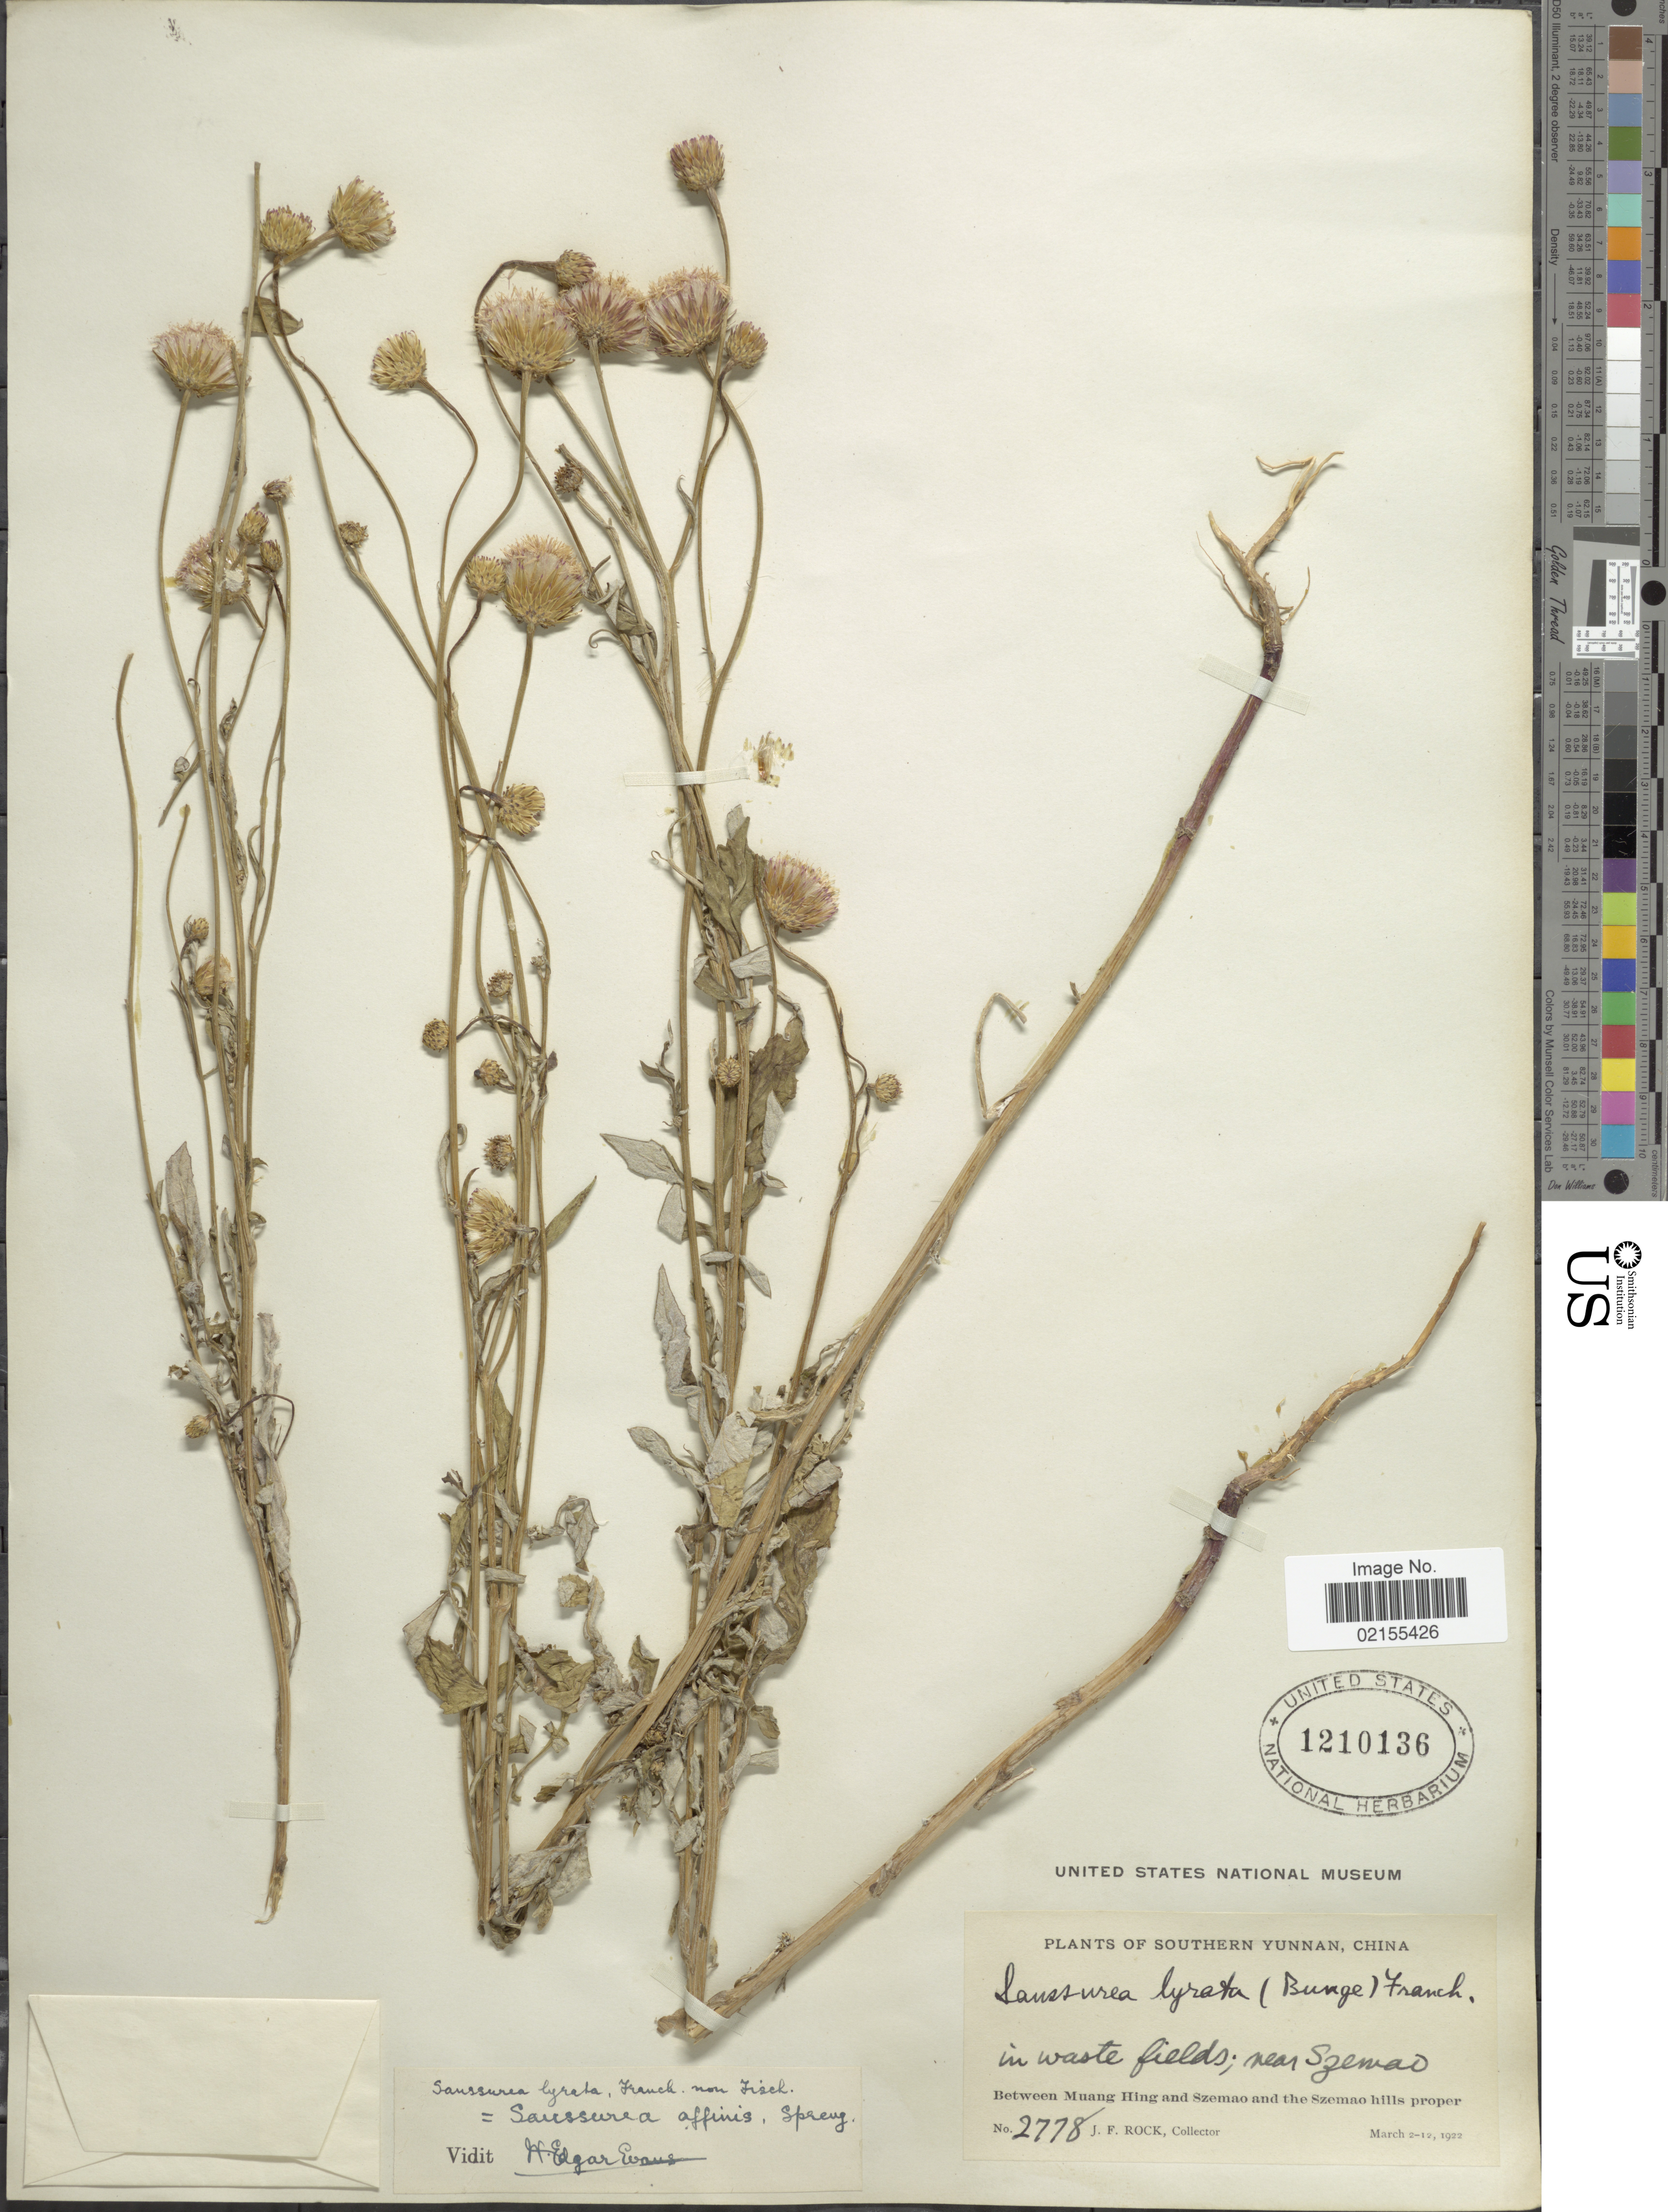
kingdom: Plantae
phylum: Tracheophyta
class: Magnoliopsida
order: Asterales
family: Asteraceae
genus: Hemistepta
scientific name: Hemistepta lyrata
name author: Bunge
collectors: J. Rock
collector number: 2778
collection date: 1922-03-02/1922-03-12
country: China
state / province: Yunnan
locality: Southern Yunnan, near Szemao, between Muang Hing and Szemao and the Szemao hills proper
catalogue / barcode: US 1210136